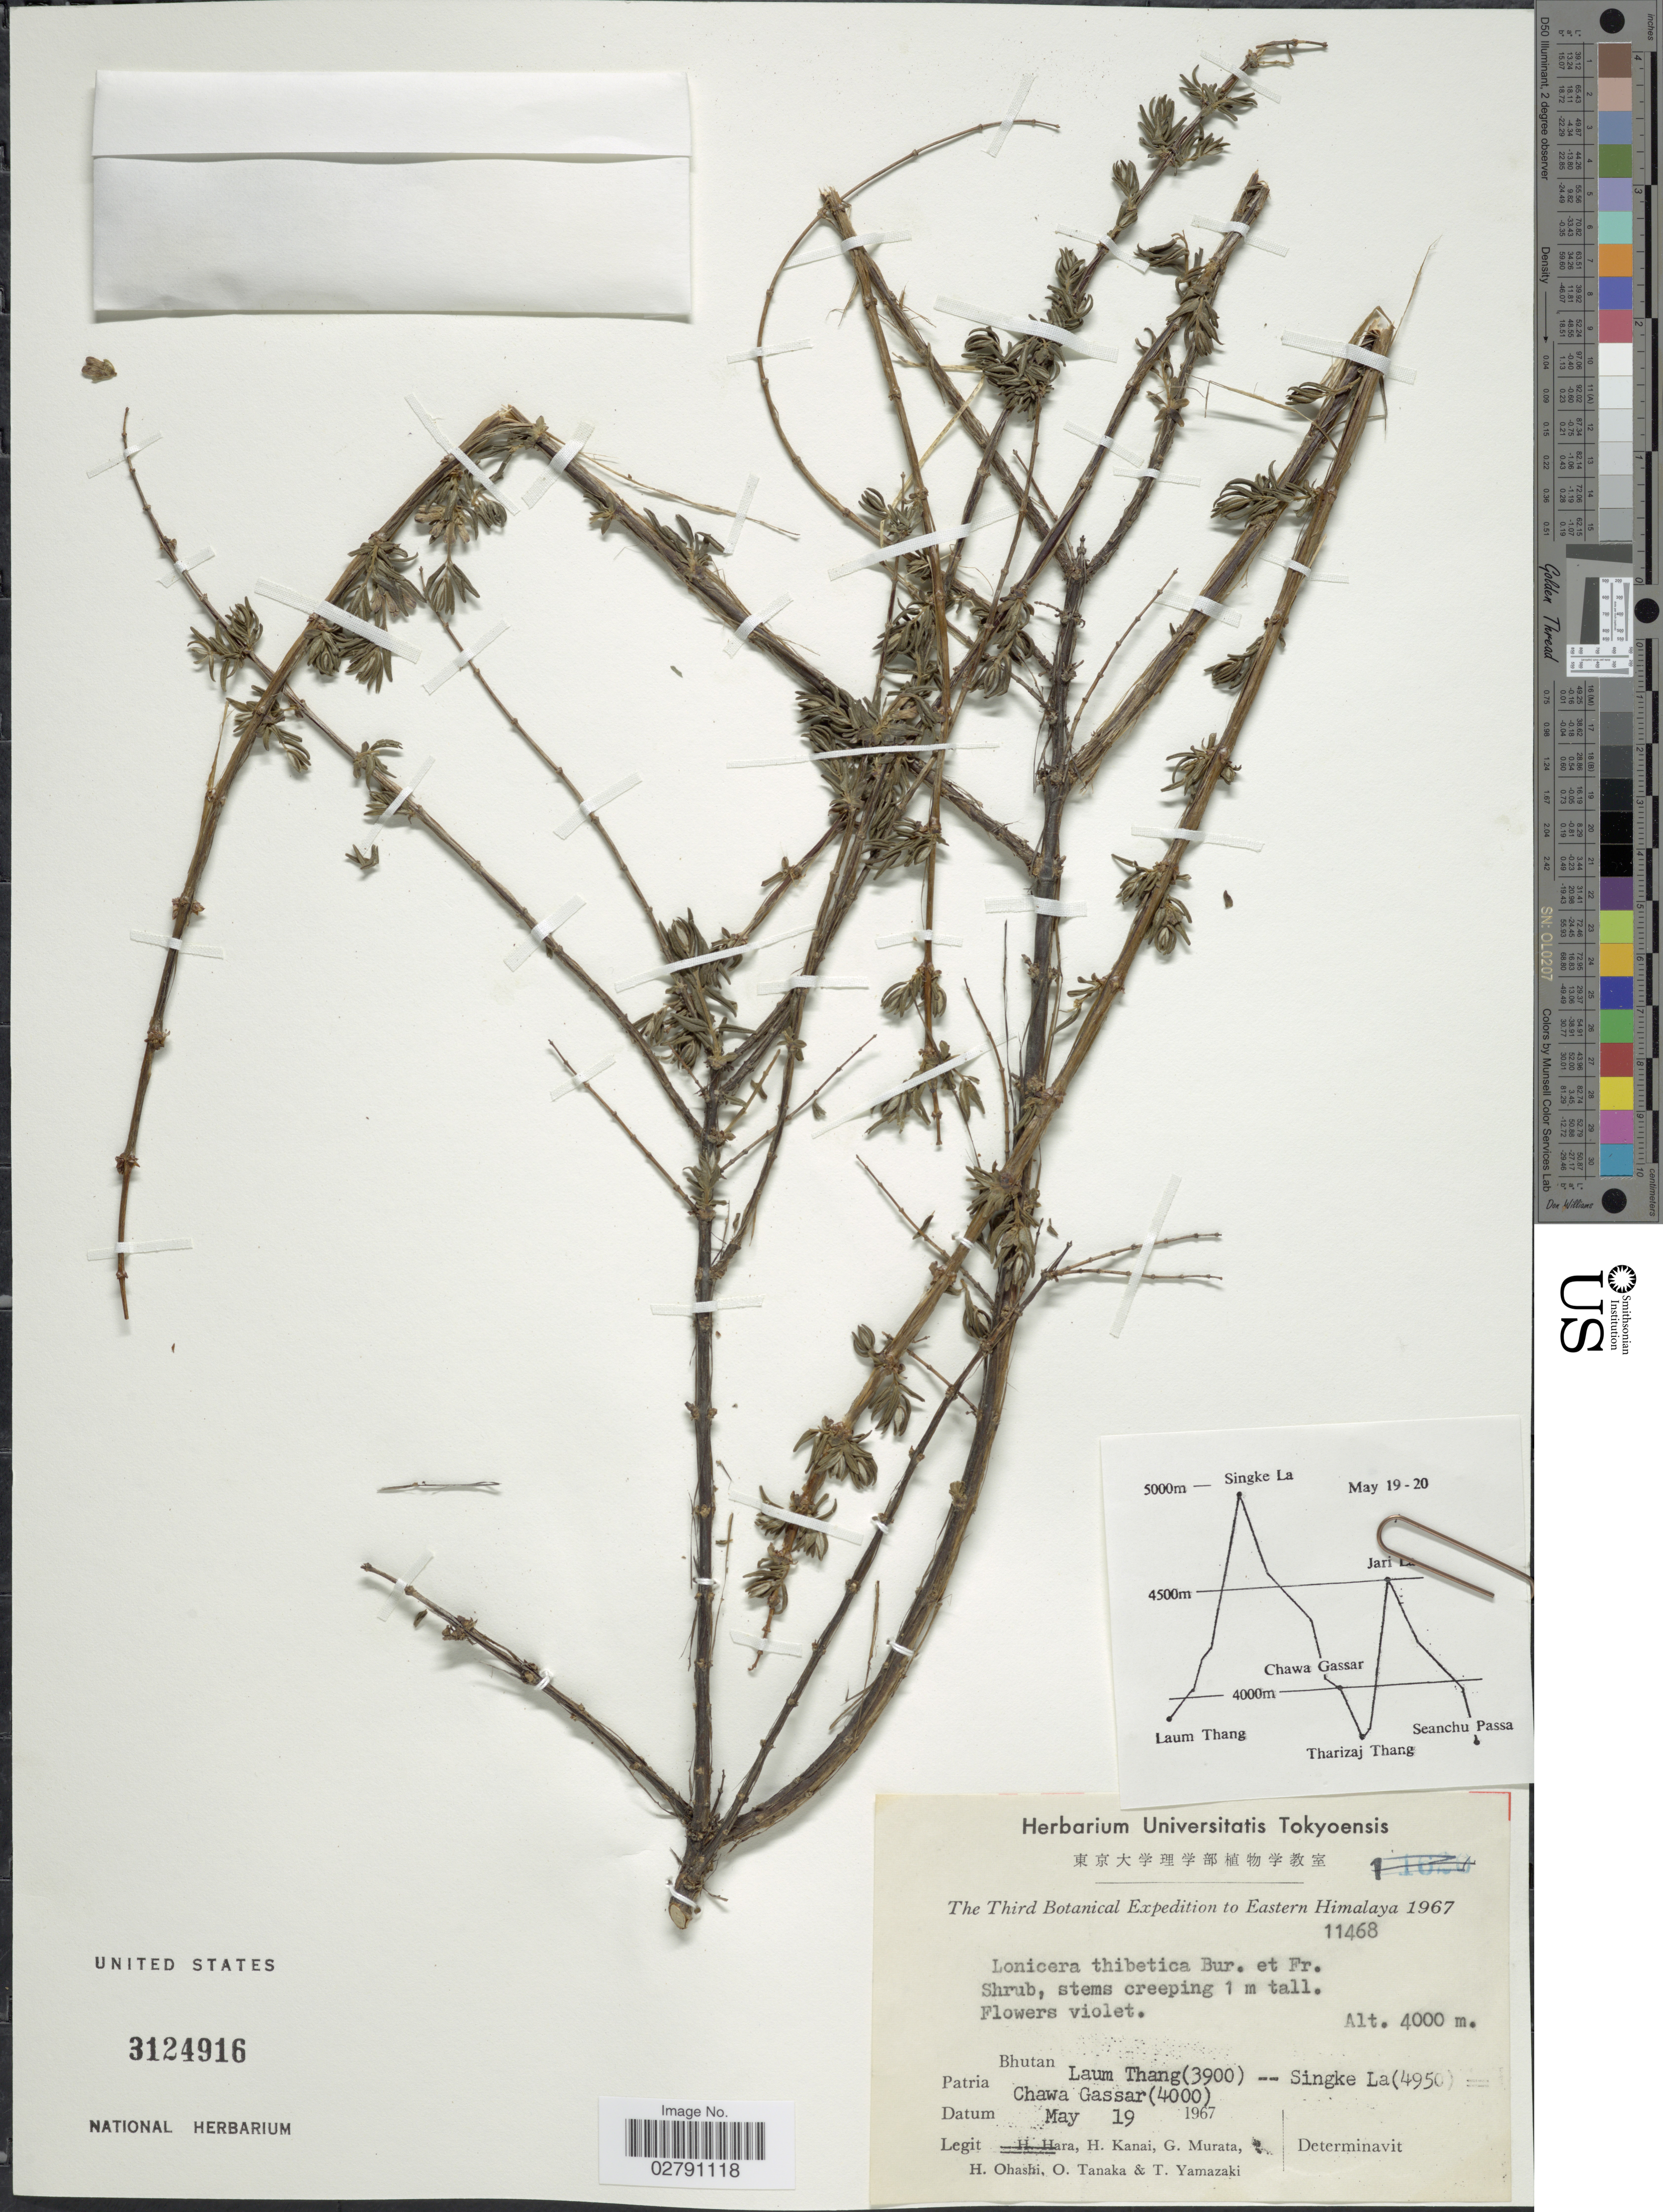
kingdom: Plantae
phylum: Tracheophyta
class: Magnoliopsida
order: Dipsacales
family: Caprifoliaceae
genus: Lonicera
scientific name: Lonicera thibetica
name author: Bureau & Franch.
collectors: H. Hara, H. Kanai, G. Murata, H. Ohashi & et al.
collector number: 11468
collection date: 1967-05-19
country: Bhutan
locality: Eastern Himalaya. Bhutan, Laum Thang -- Singke La. Chawa Gassar.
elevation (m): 4000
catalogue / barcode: US 3124916